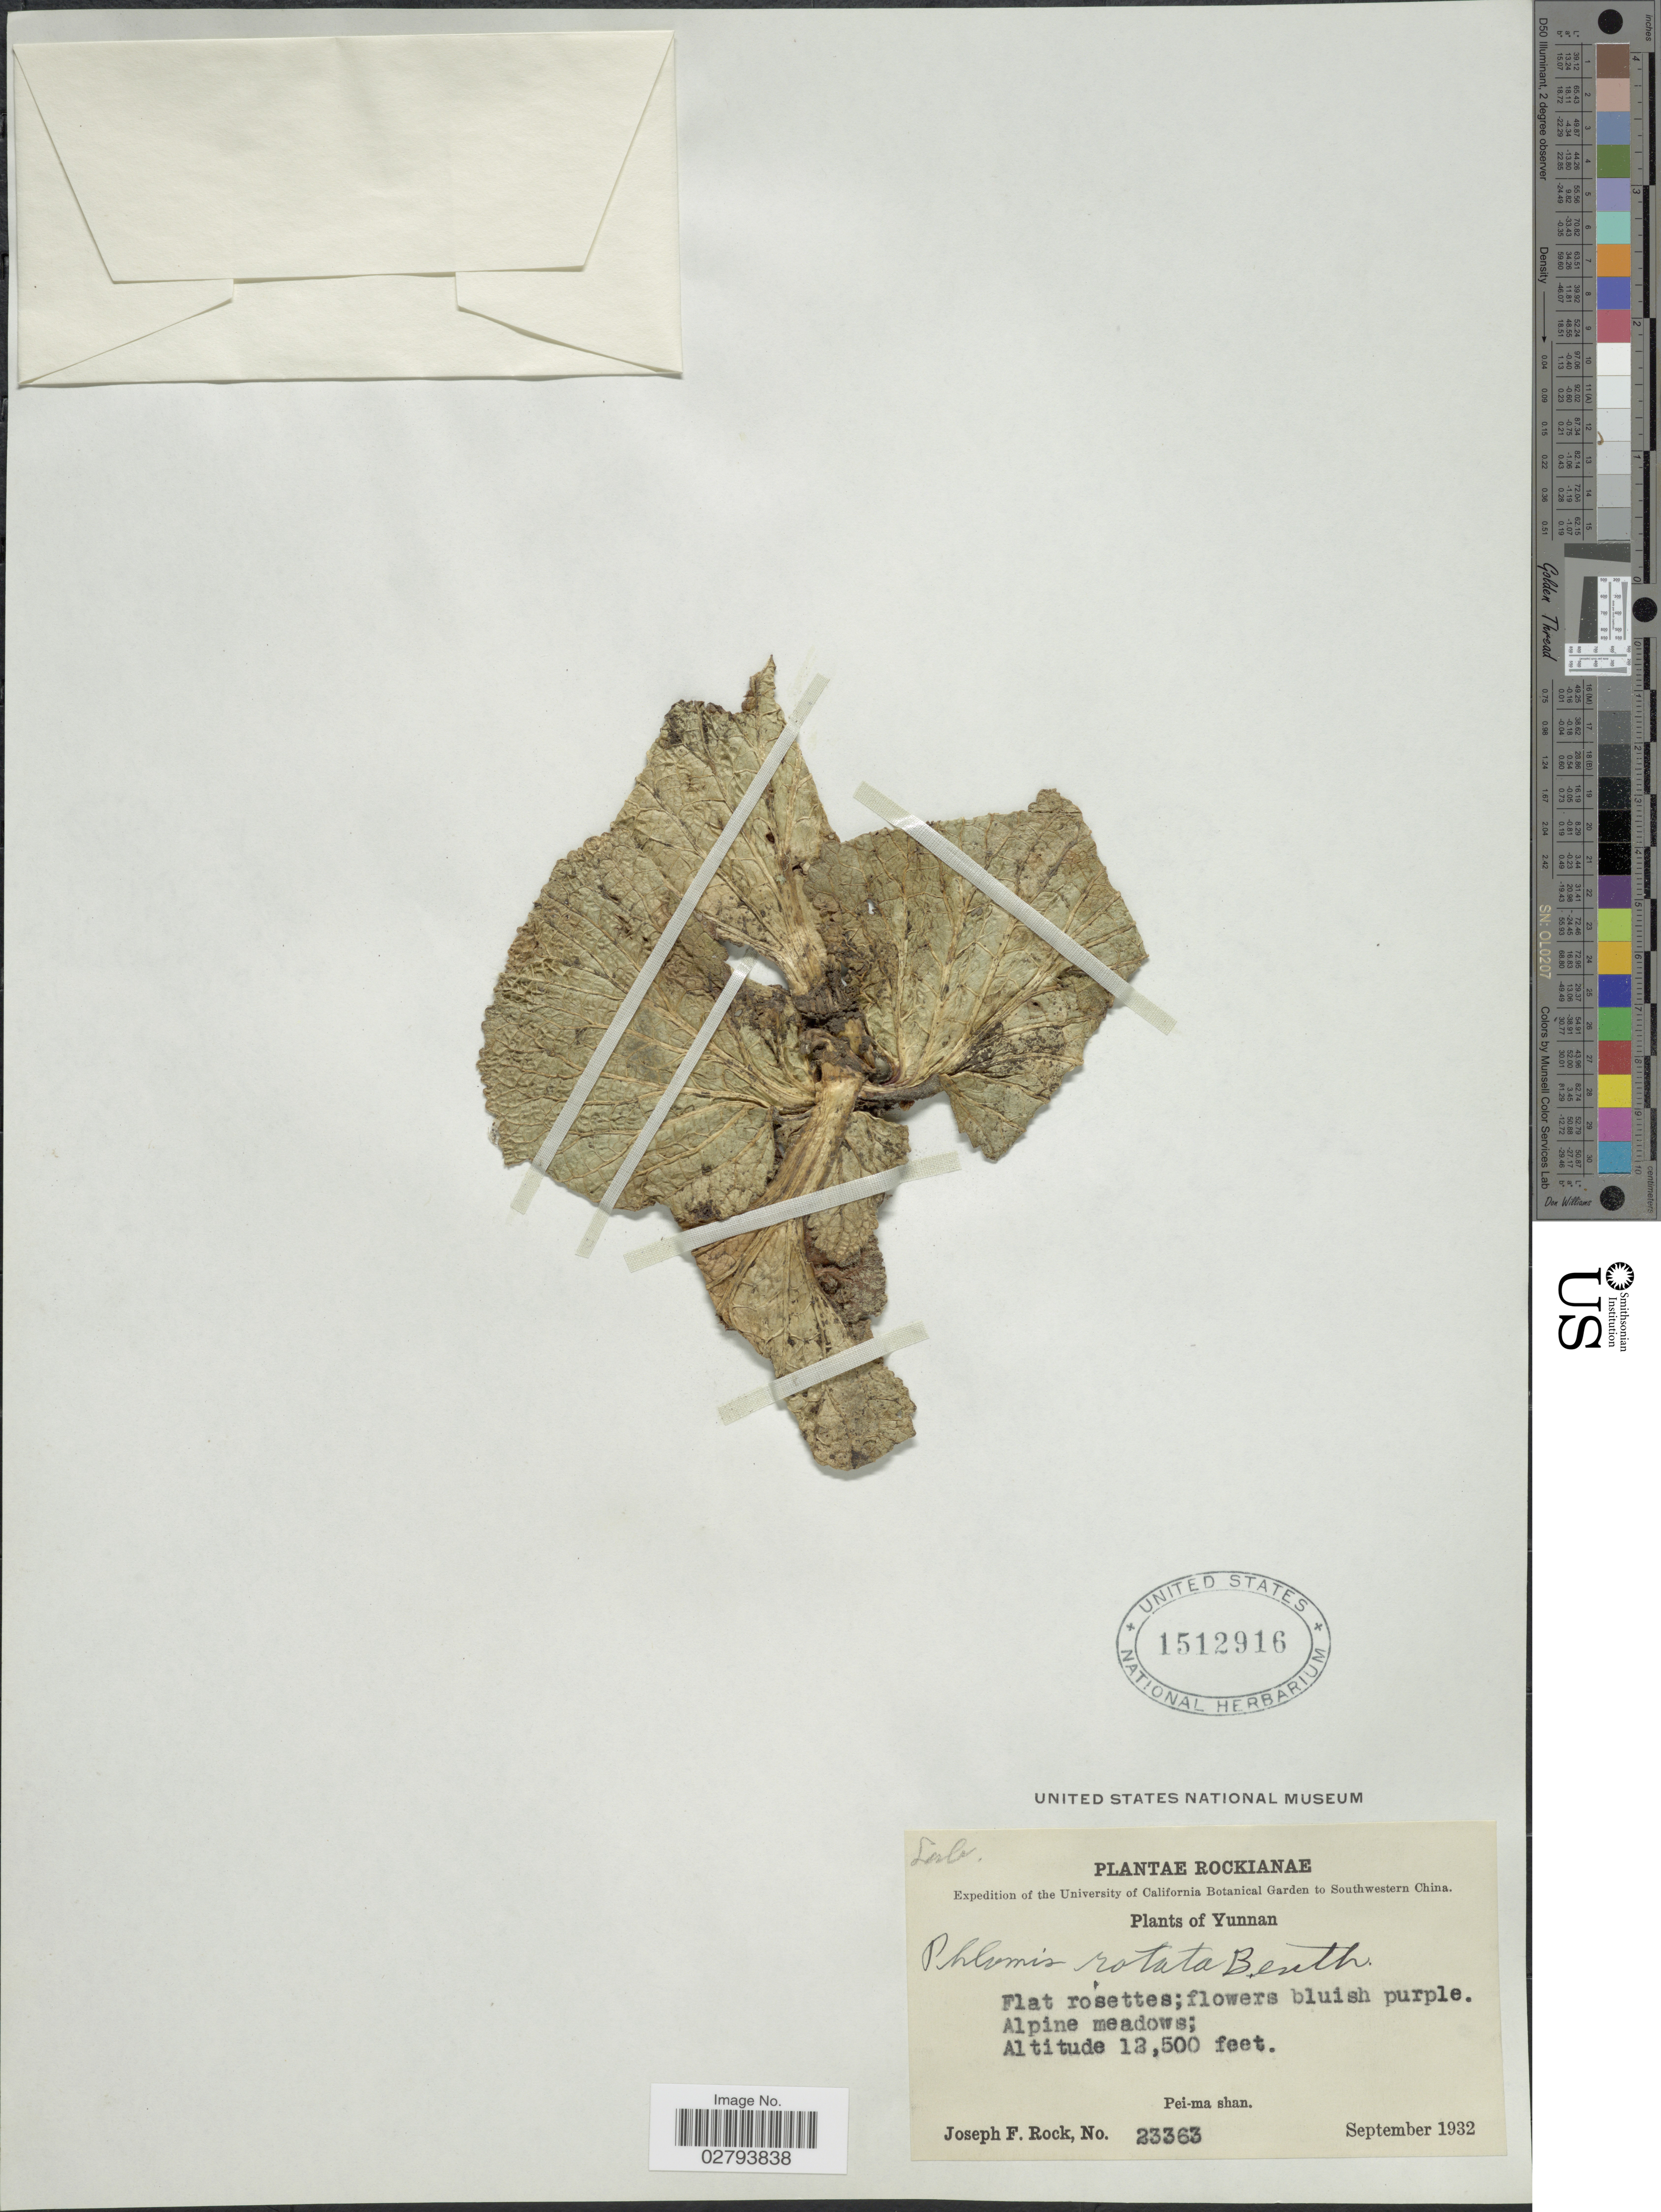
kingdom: Plantae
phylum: Tracheophyta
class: Magnoliopsida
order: Lamiales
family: Lamiaceae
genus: Phlomoides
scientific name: Phlomoides rotata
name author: (Benth. & Hook. f.) Mathiesen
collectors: J. F. Rock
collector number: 23363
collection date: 1932-09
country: China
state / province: Yunnan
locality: Southwestern China, Pei-ma shan.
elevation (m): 3810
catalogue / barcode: US 1512916